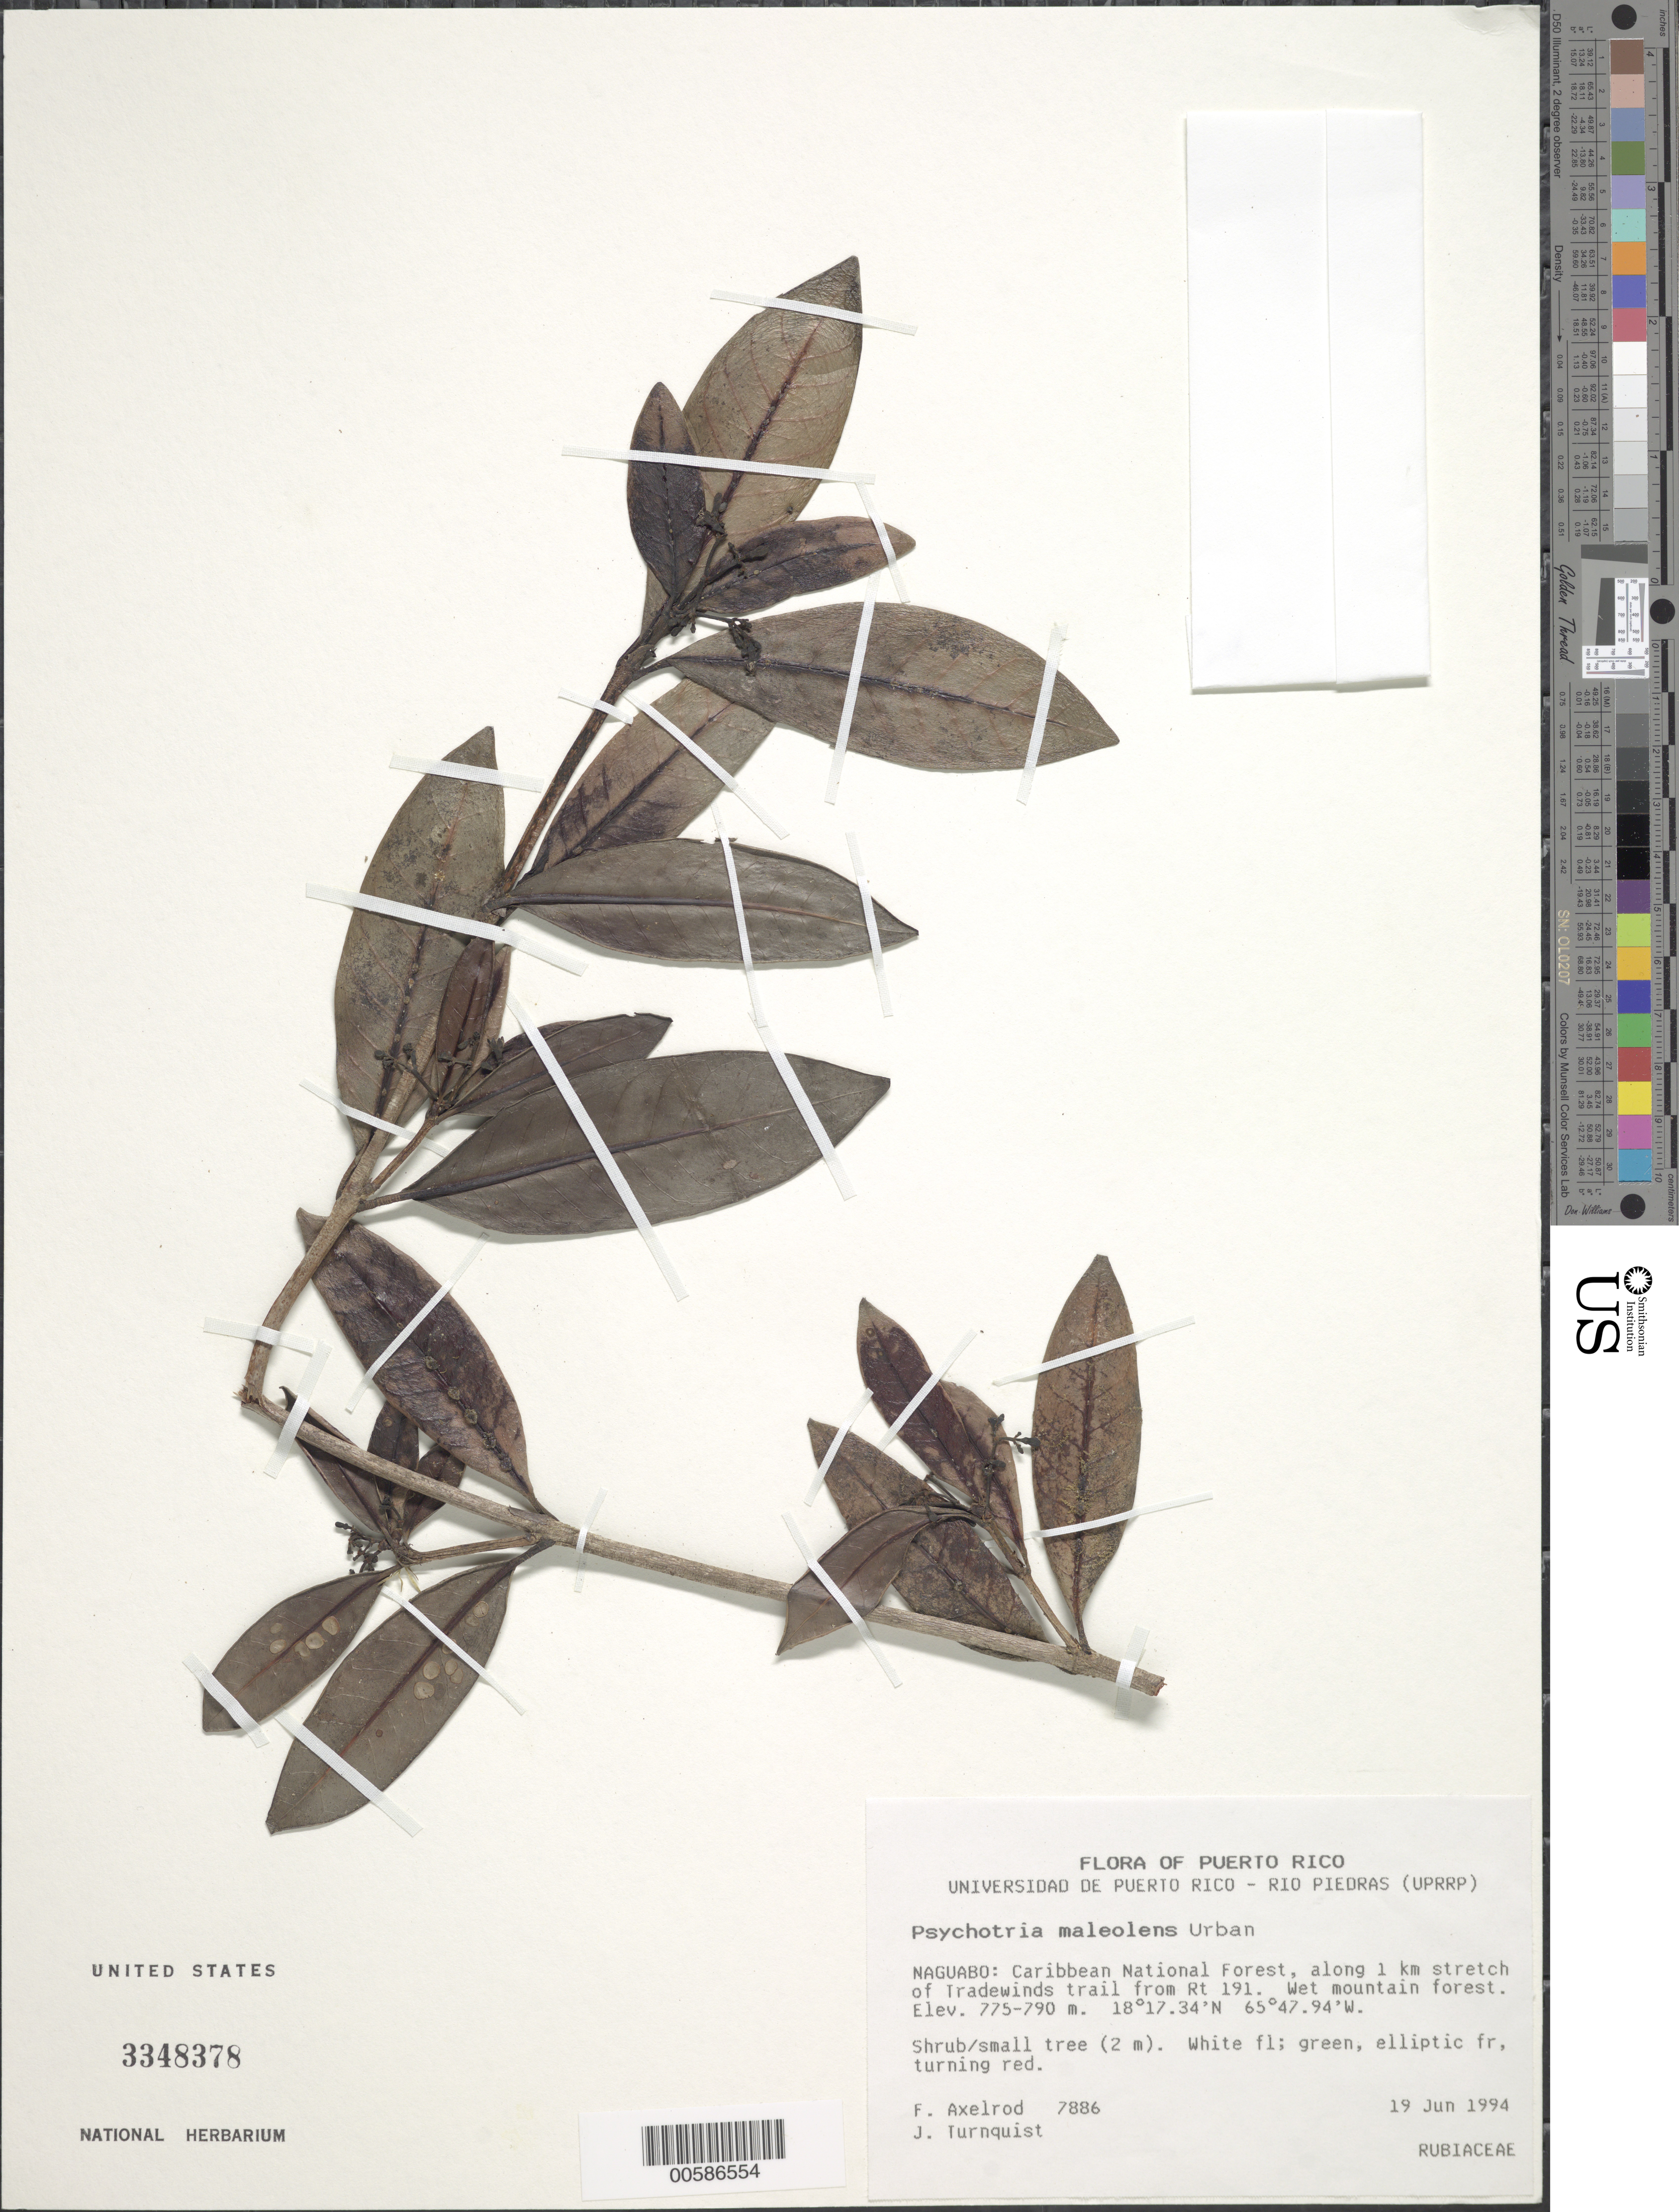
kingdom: Plantae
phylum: Tracheophyta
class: Magnoliopsida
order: Gentianales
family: Rubiaceae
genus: Psychotria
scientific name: Psychotria maleolens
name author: Urb.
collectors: F. Axelrod & J. Turnquist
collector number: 7886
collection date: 1994-06-19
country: Puerto Rico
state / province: Naguabo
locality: Naguabo: Caribbean National Forest, along 1 km stretch of Tradewinds trail from Rt 191.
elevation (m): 775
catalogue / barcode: US 3348378